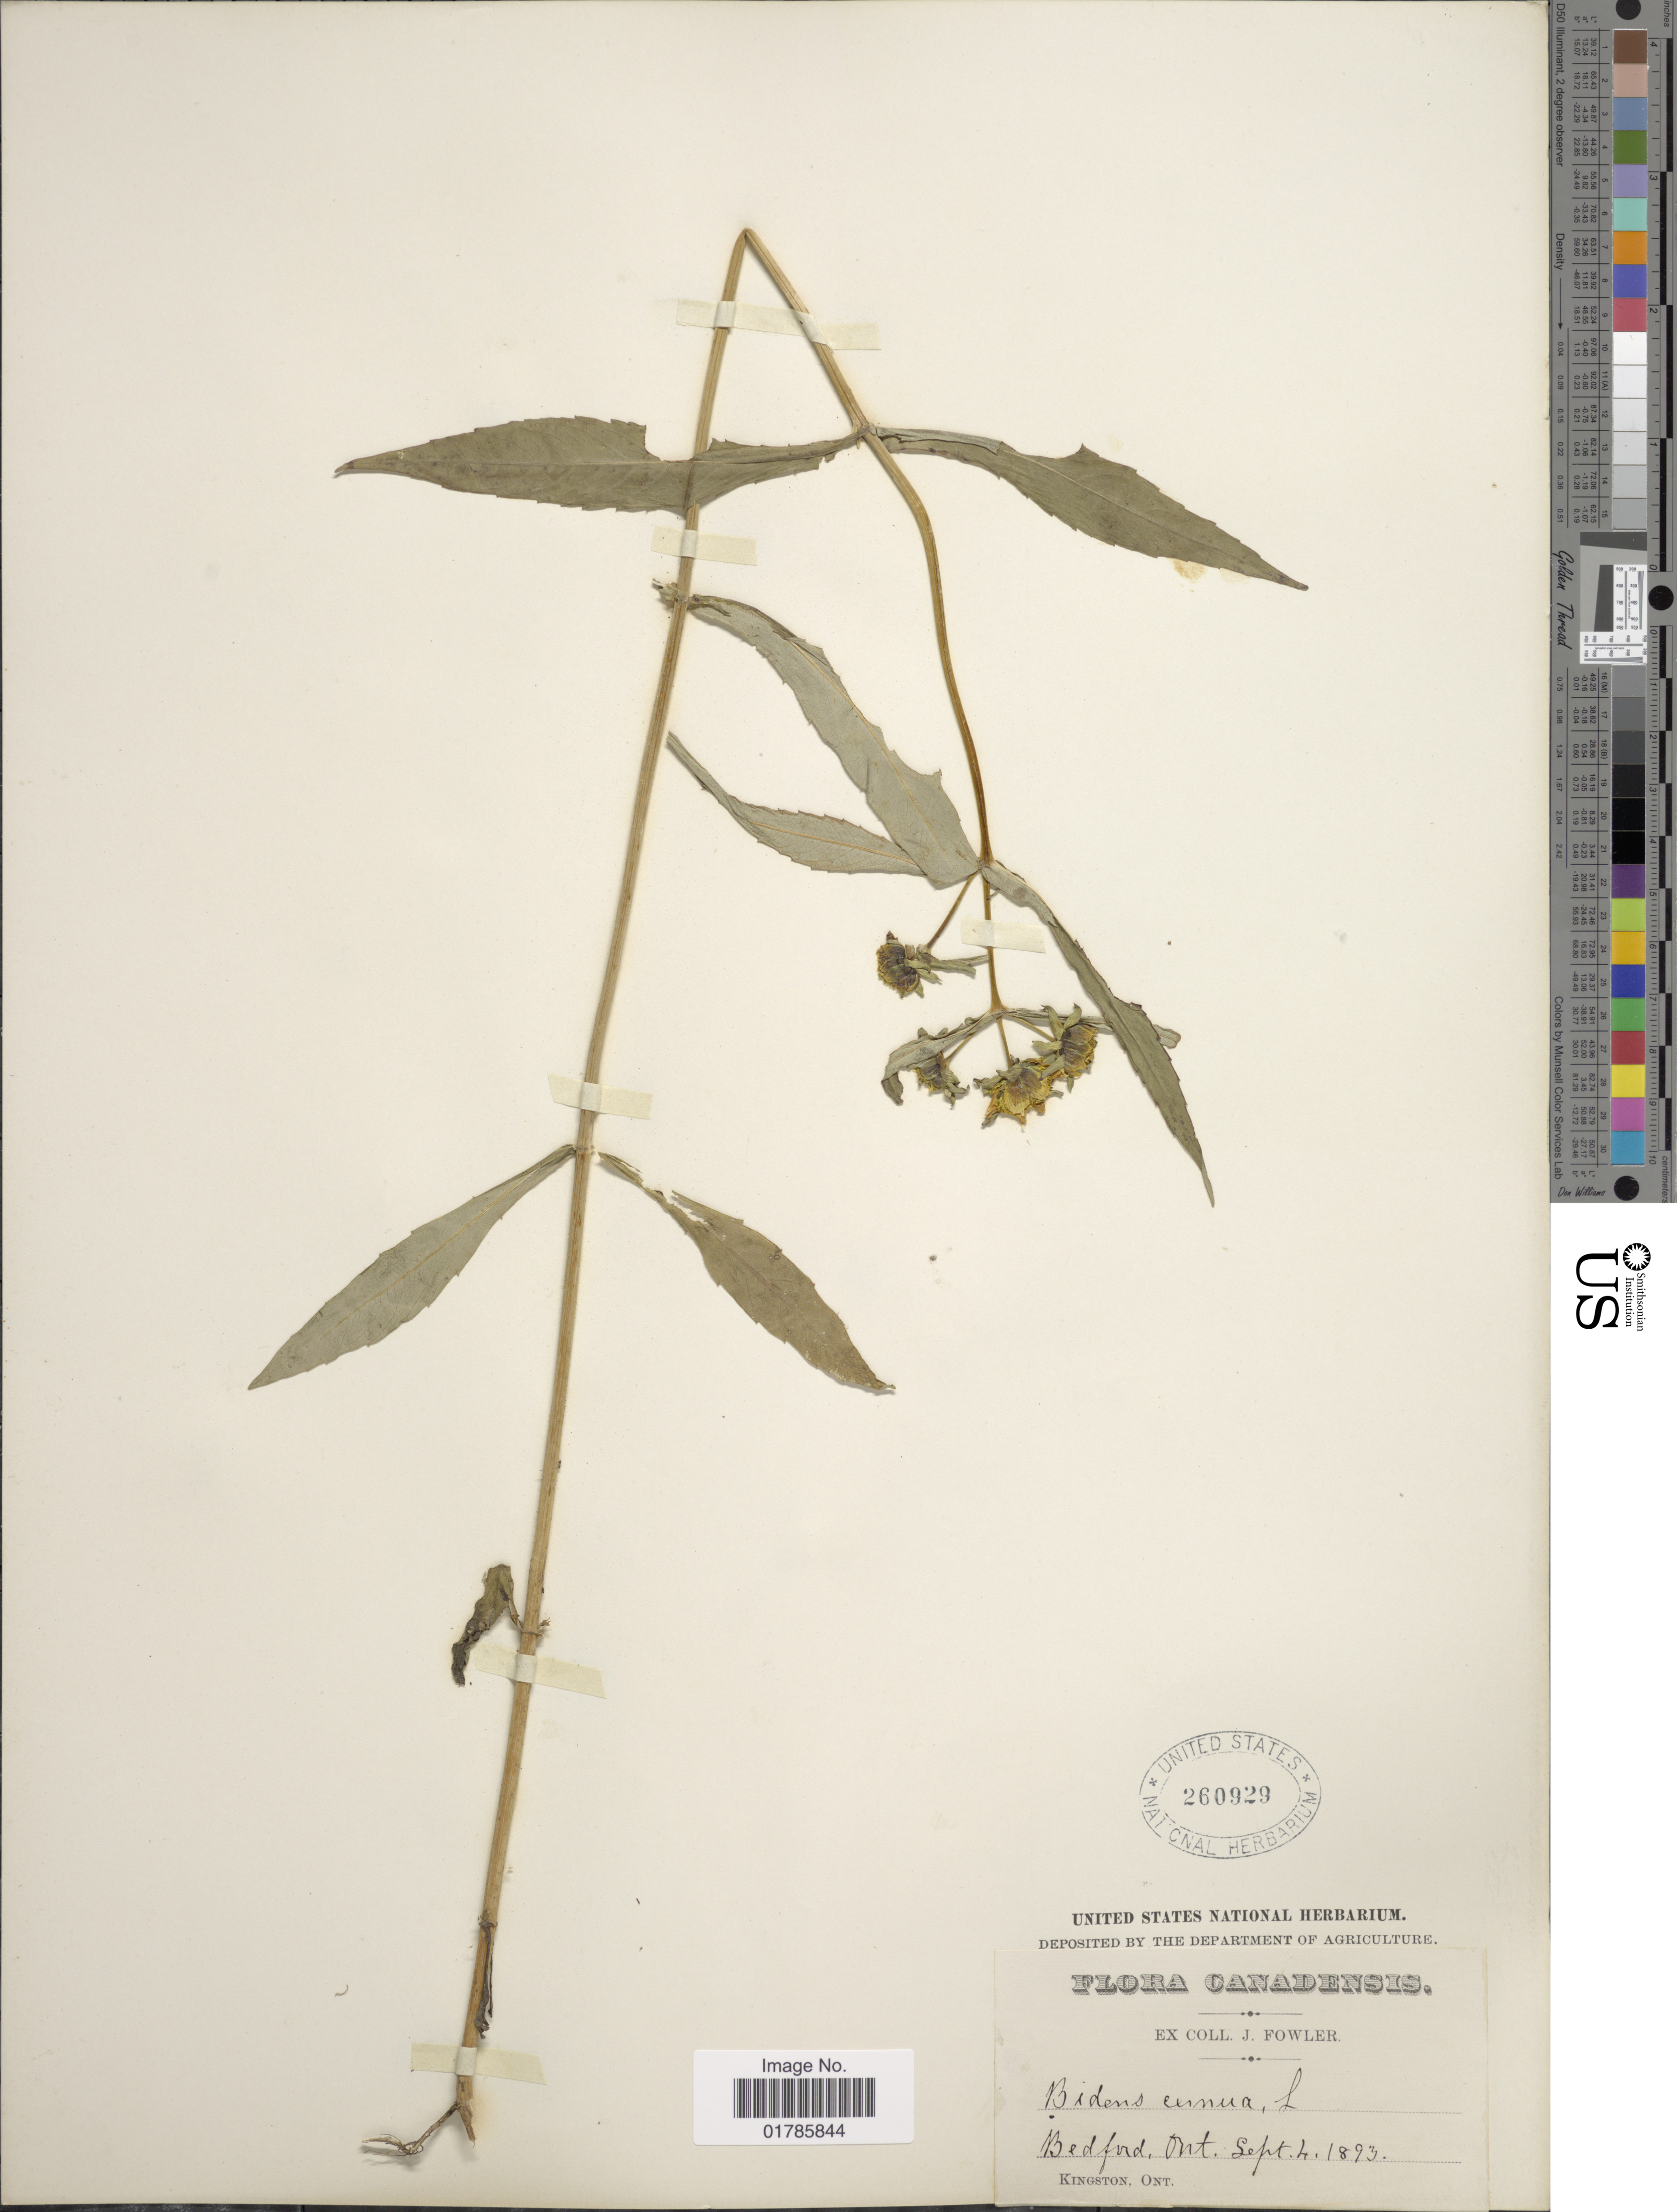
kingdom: Plantae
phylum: Tracheophyta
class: Magnoliopsida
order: Asterales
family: Asteraceae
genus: Bidens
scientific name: Bidens cernua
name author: L.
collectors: J. P. Fowler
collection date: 1893-09-04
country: Canada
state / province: Ontario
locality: Bedford, Kingston, Ont.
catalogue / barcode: US 260929